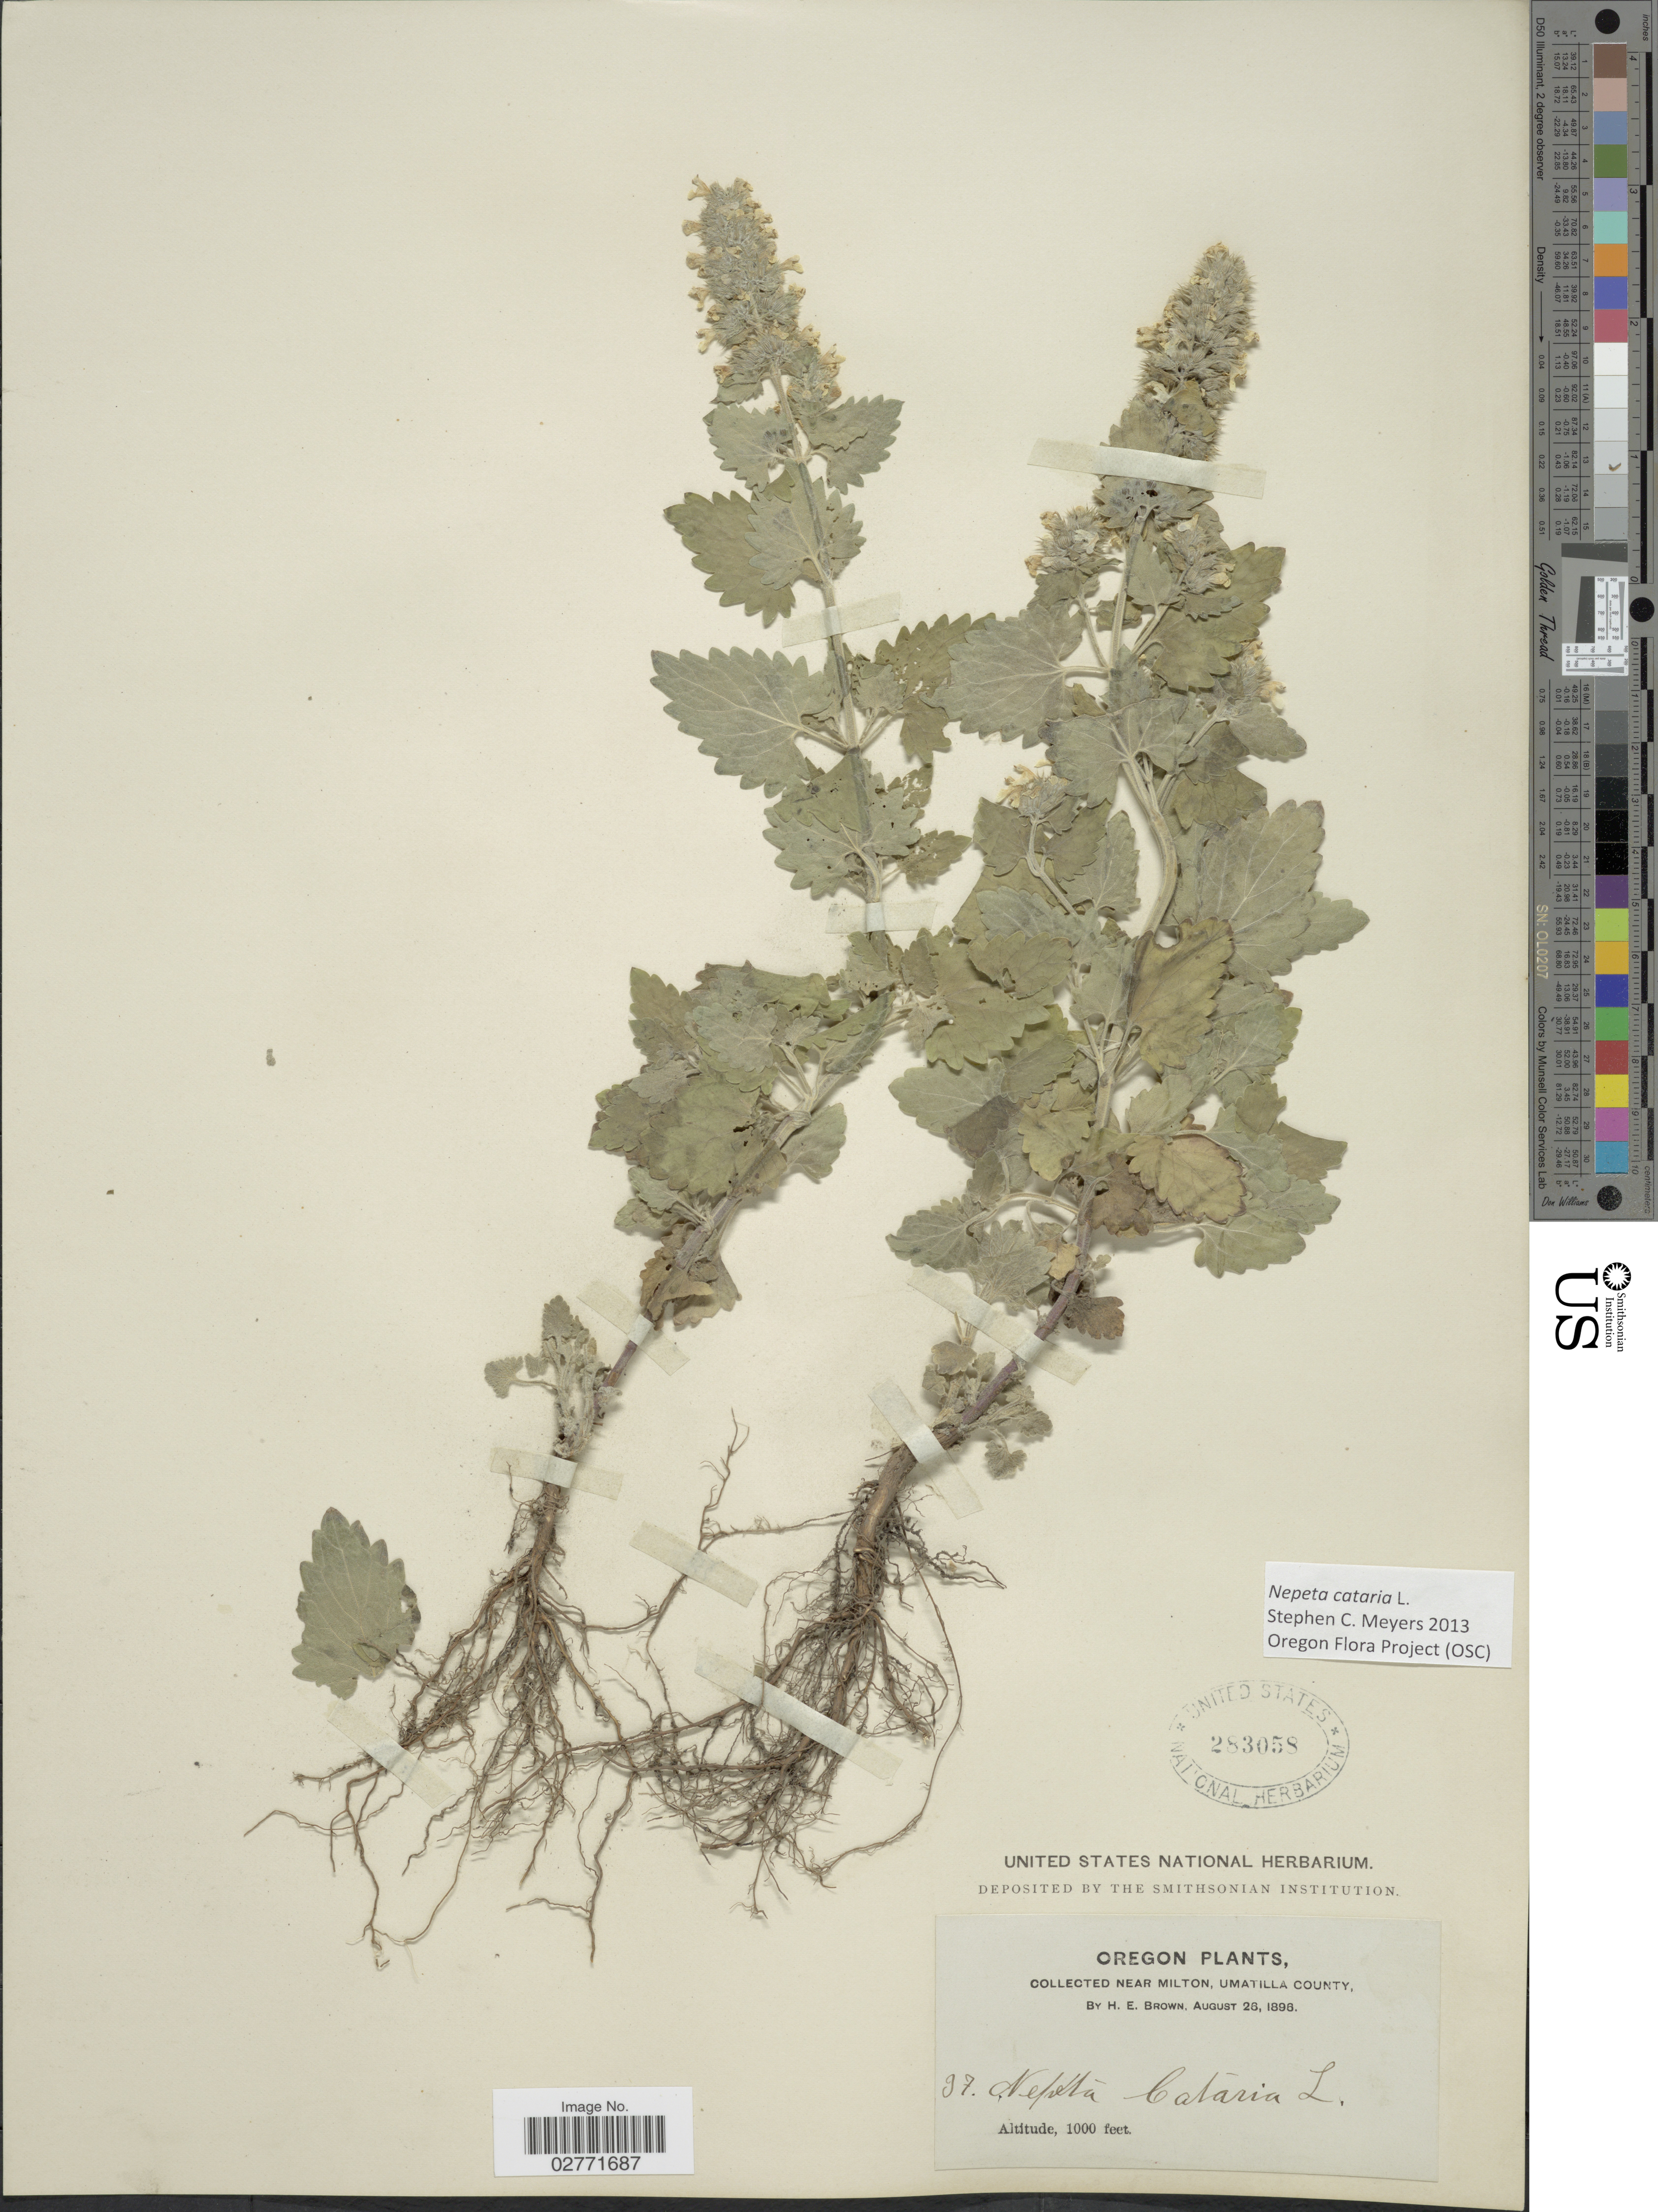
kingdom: Plantae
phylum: Tracheophyta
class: Magnoliopsida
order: Lamiales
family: Lamiaceae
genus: Nepeta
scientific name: Nepeta cataria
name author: L.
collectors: H. E. Brown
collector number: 97*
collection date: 1896-08-26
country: United States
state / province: Oregon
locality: Near Milton, Umatilla County.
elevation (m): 305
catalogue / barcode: US 283058